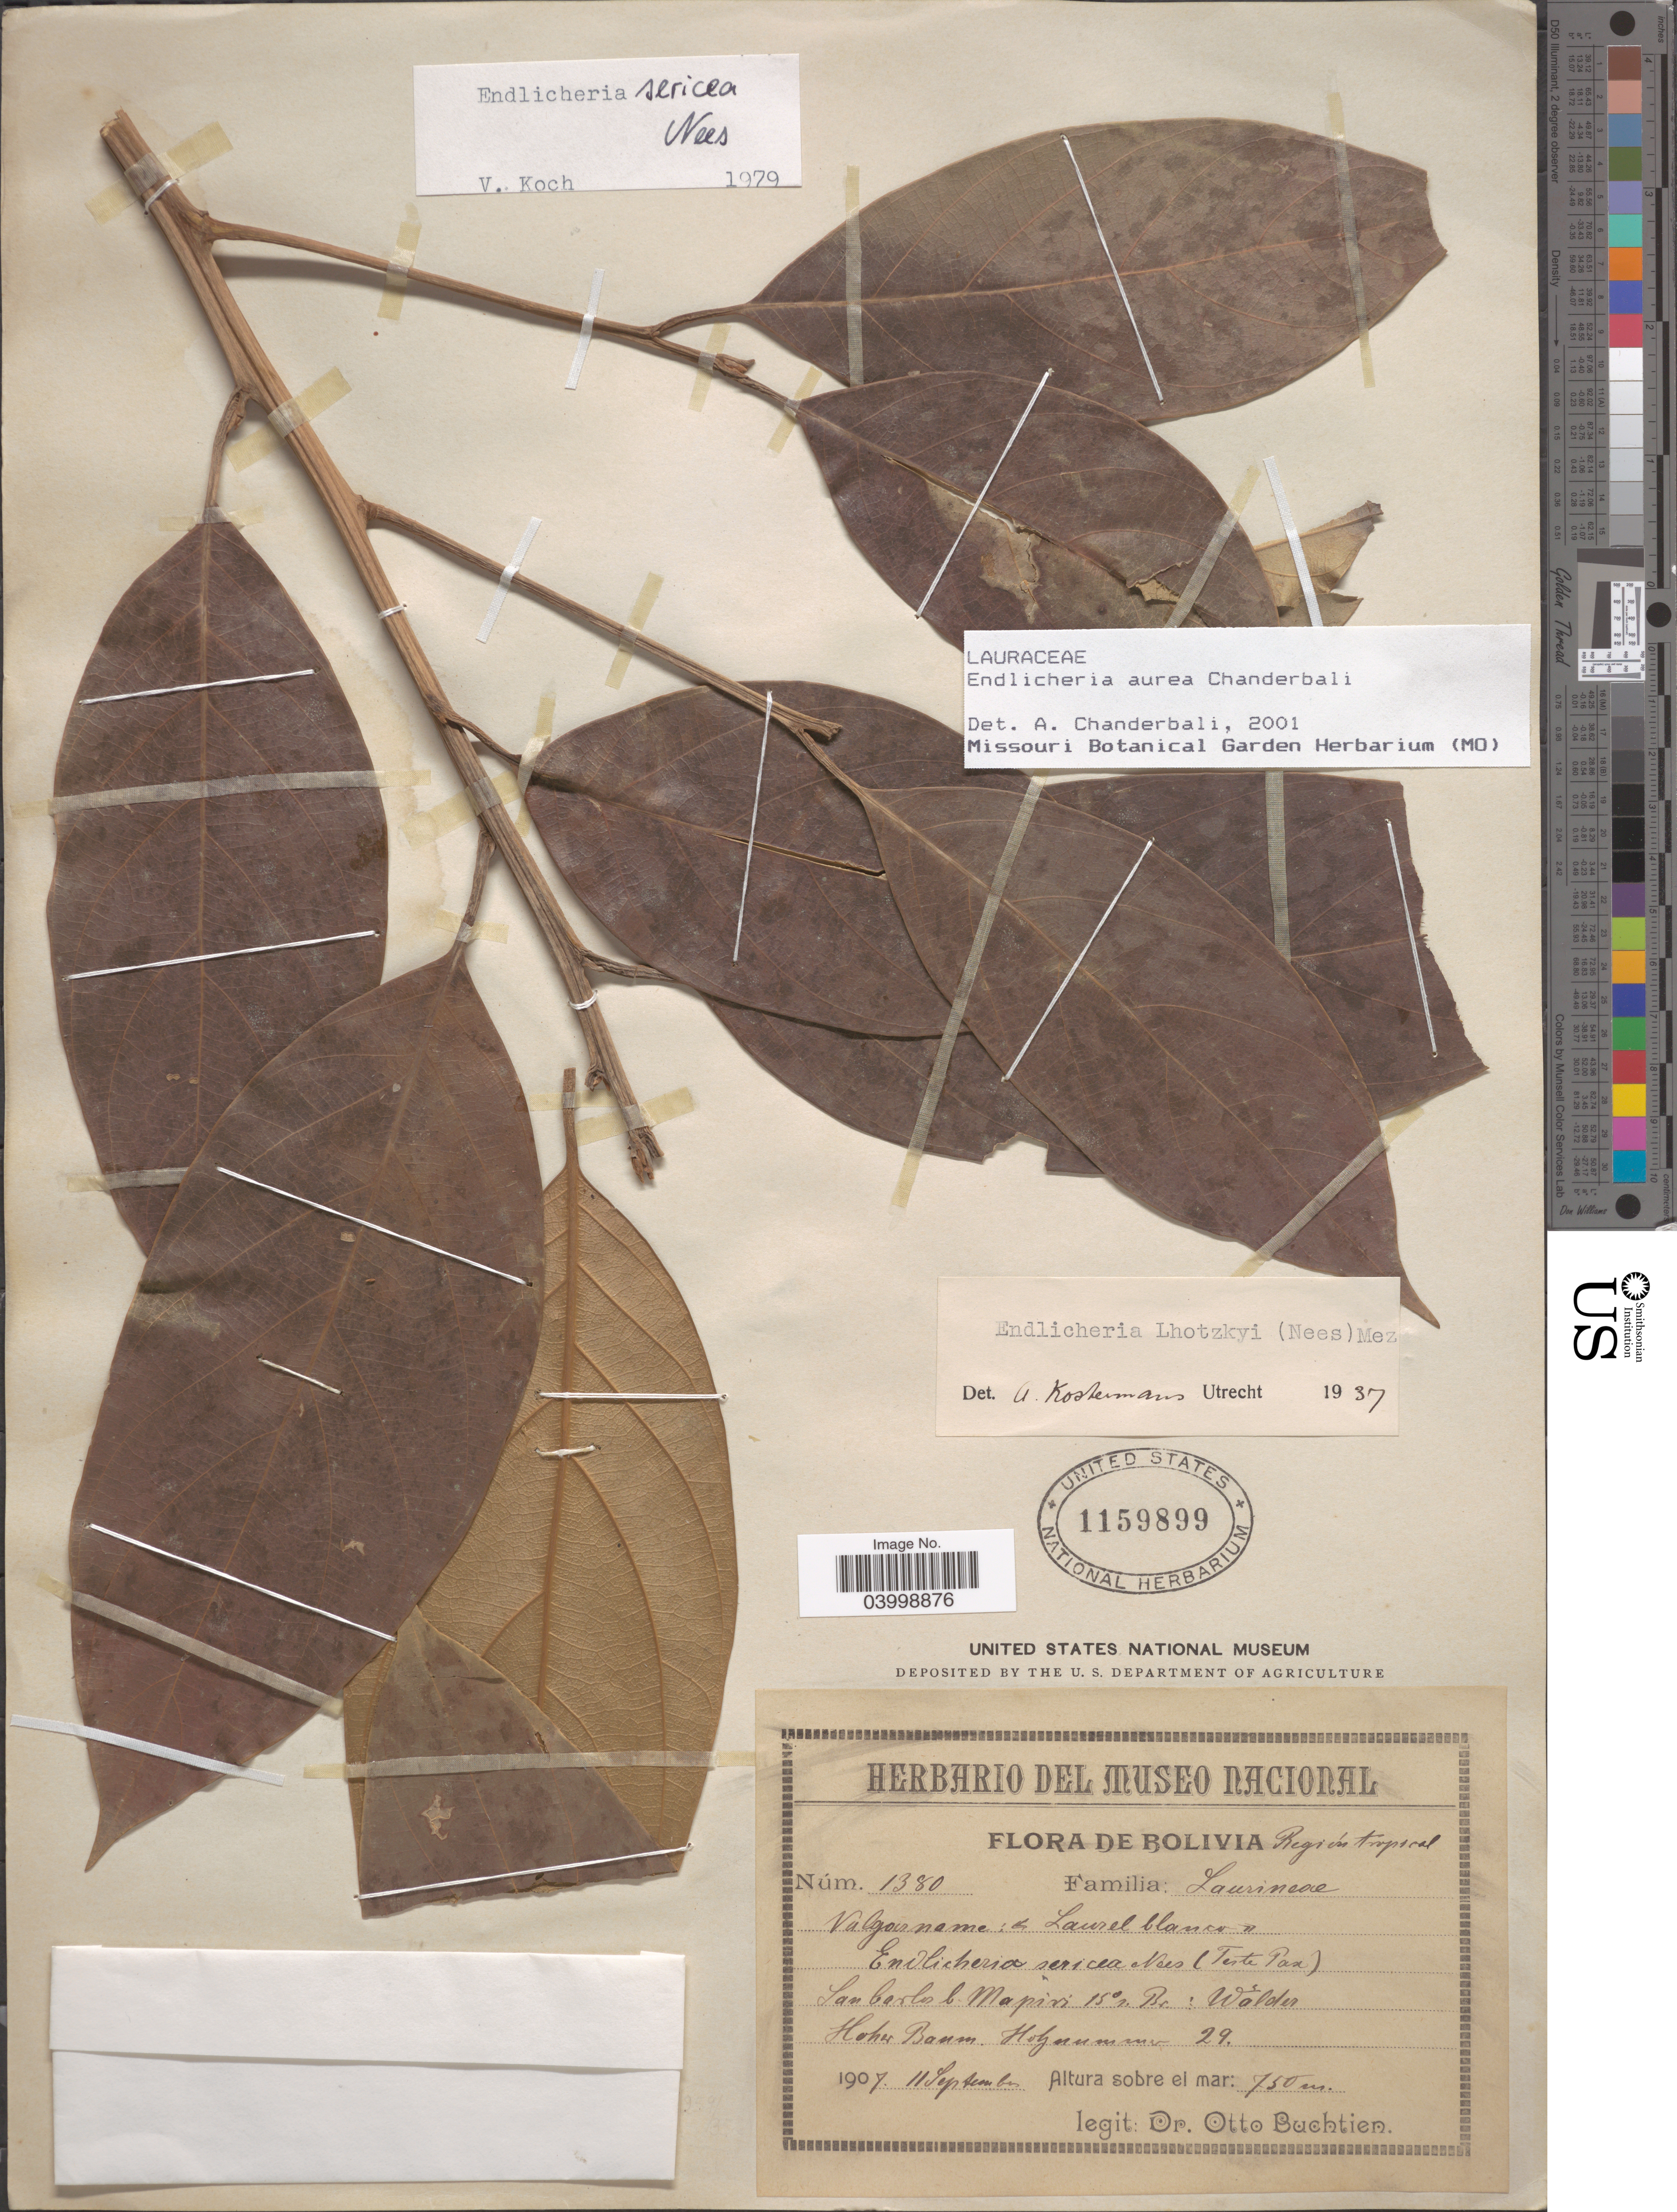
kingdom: Plantae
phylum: Tracheophyta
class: Magnoliopsida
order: Laurales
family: Lauraceae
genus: Endlicheria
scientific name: Endlicheria aurea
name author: Chanderb.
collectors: O. Buchtien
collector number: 1380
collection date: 1907-09-11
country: Bolivia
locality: Región tropical. San Carlos l. Mapiri 15°s.Br.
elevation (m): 750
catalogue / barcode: US 1159899